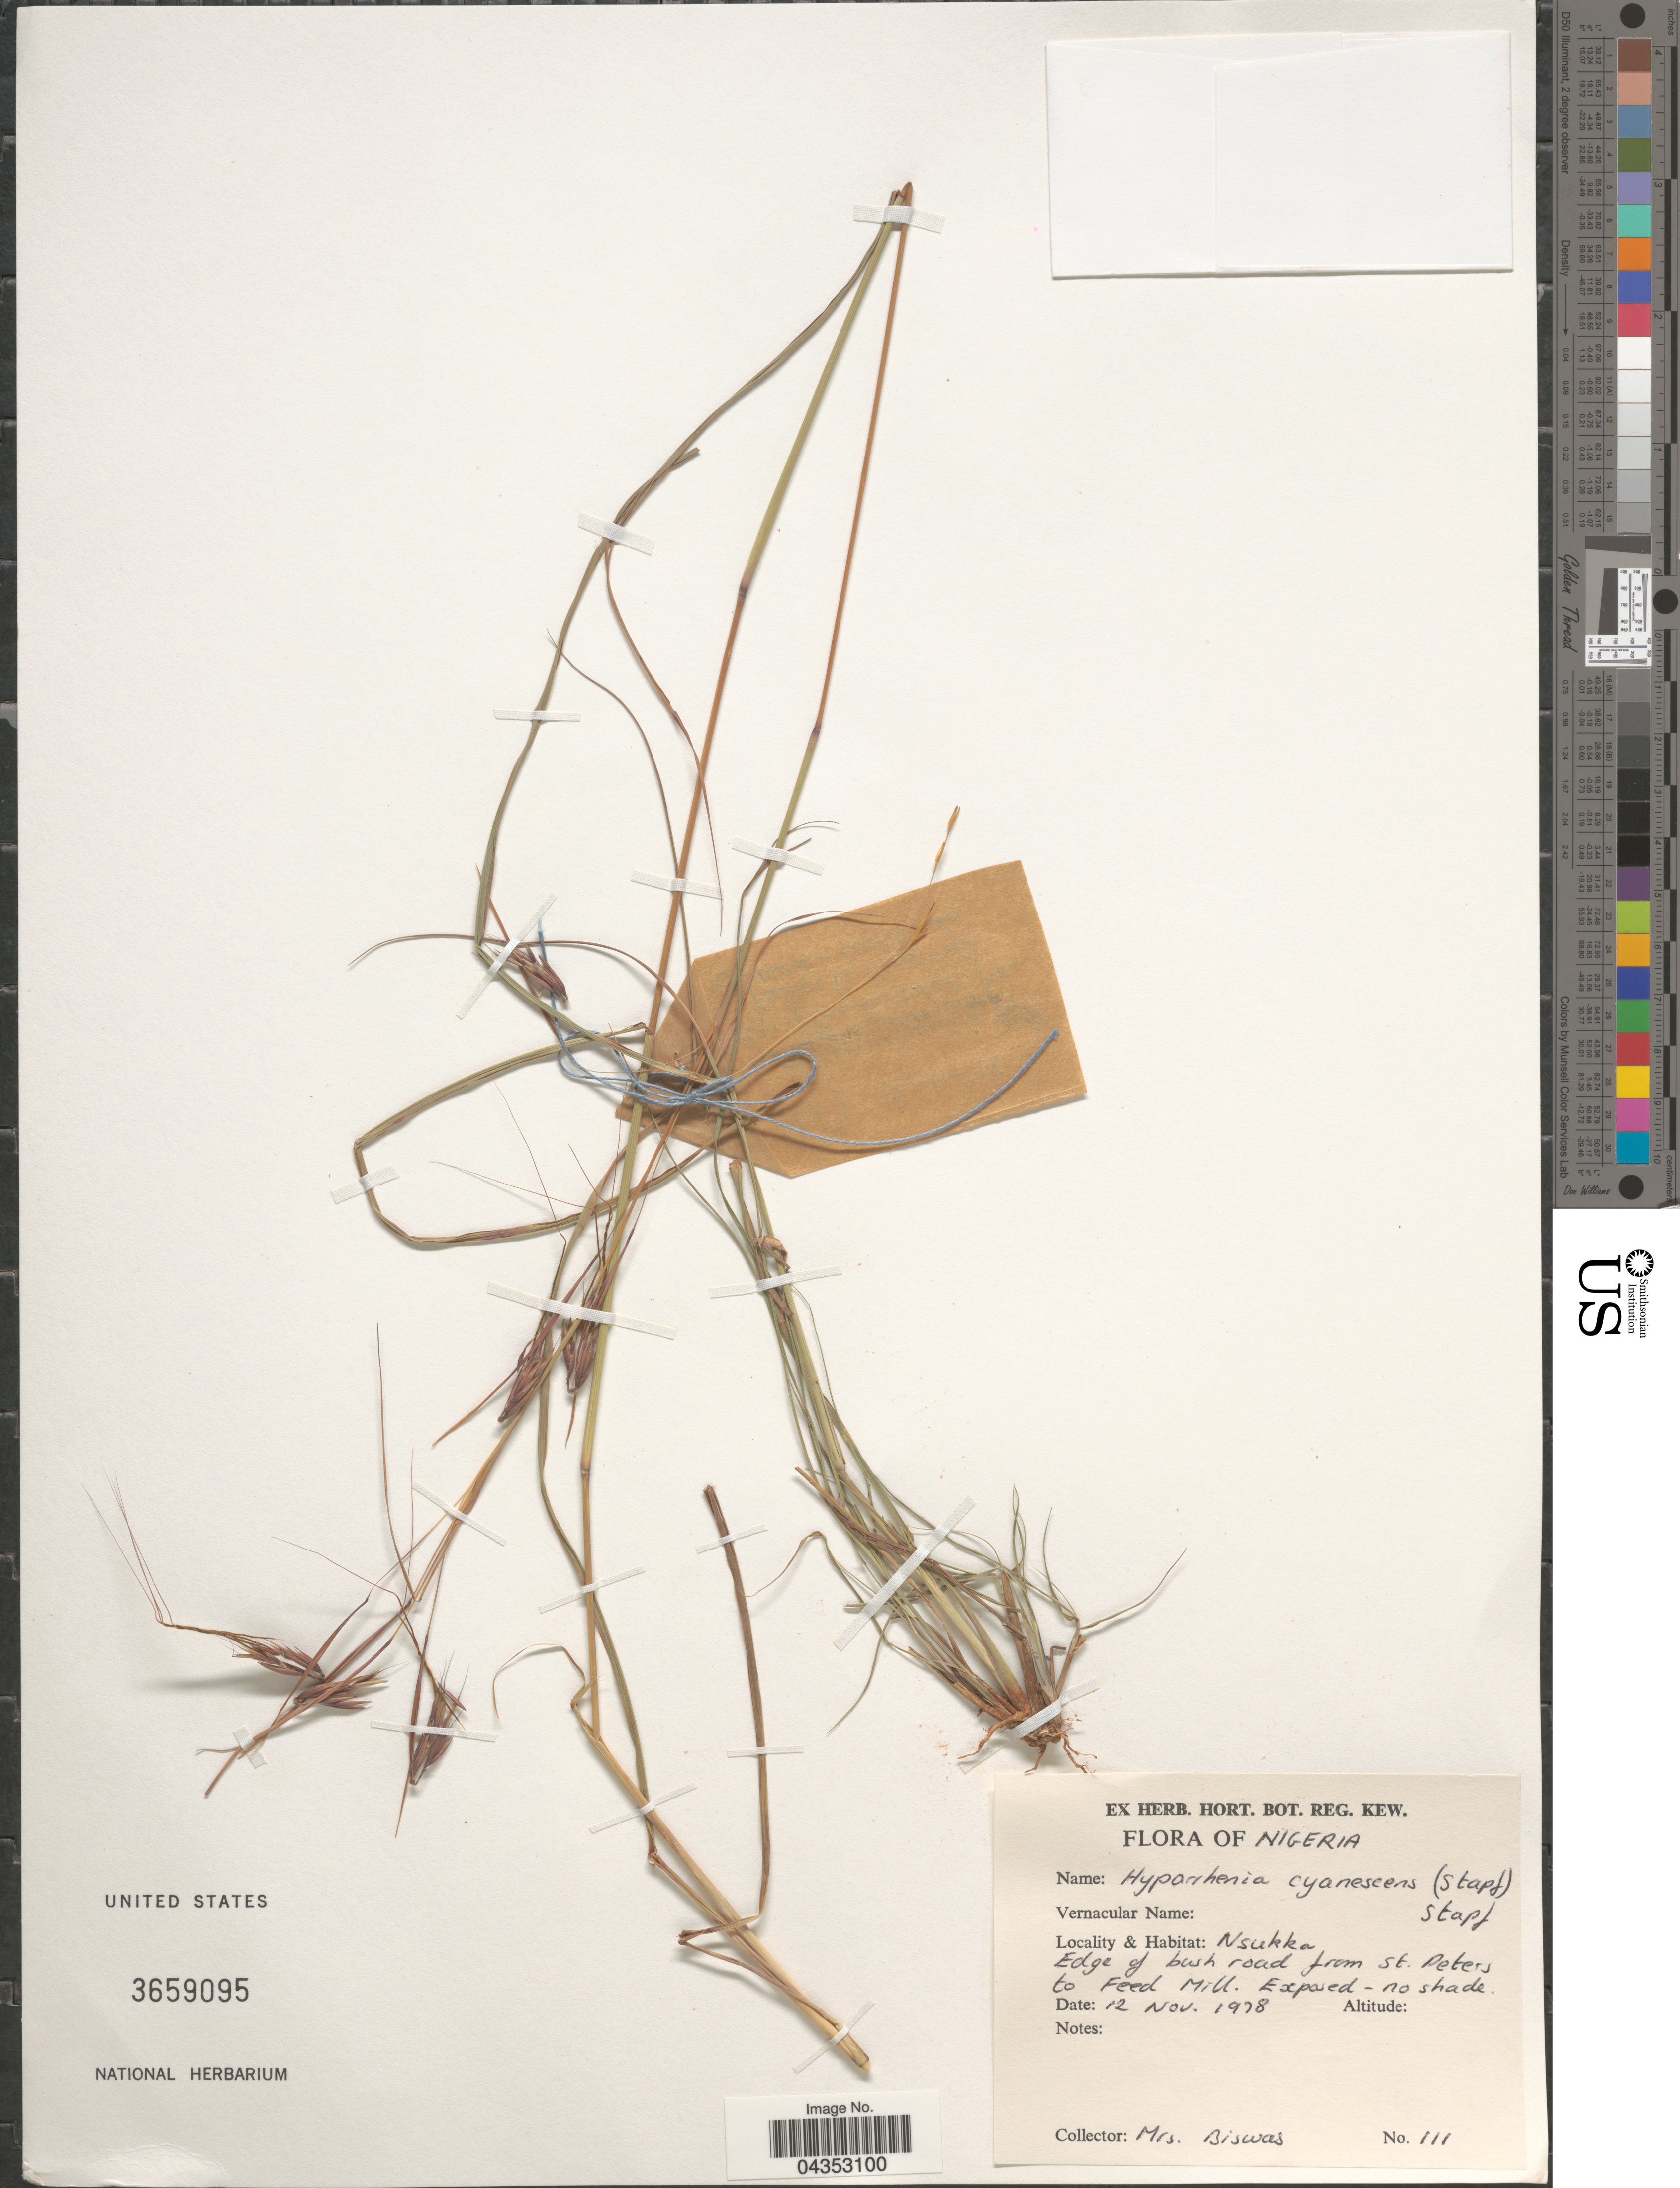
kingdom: Plantae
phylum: Tracheophyta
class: Liliopsida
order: Poales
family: Poaceae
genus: Hyparrhenia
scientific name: Hyparrhenia cyanescens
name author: (Stapf) Stapf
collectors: Biswas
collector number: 111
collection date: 1978-11-12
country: Nigeria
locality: Nsukka. Edge of bush road from St. Peters to Feed Mill.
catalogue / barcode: US 3659095